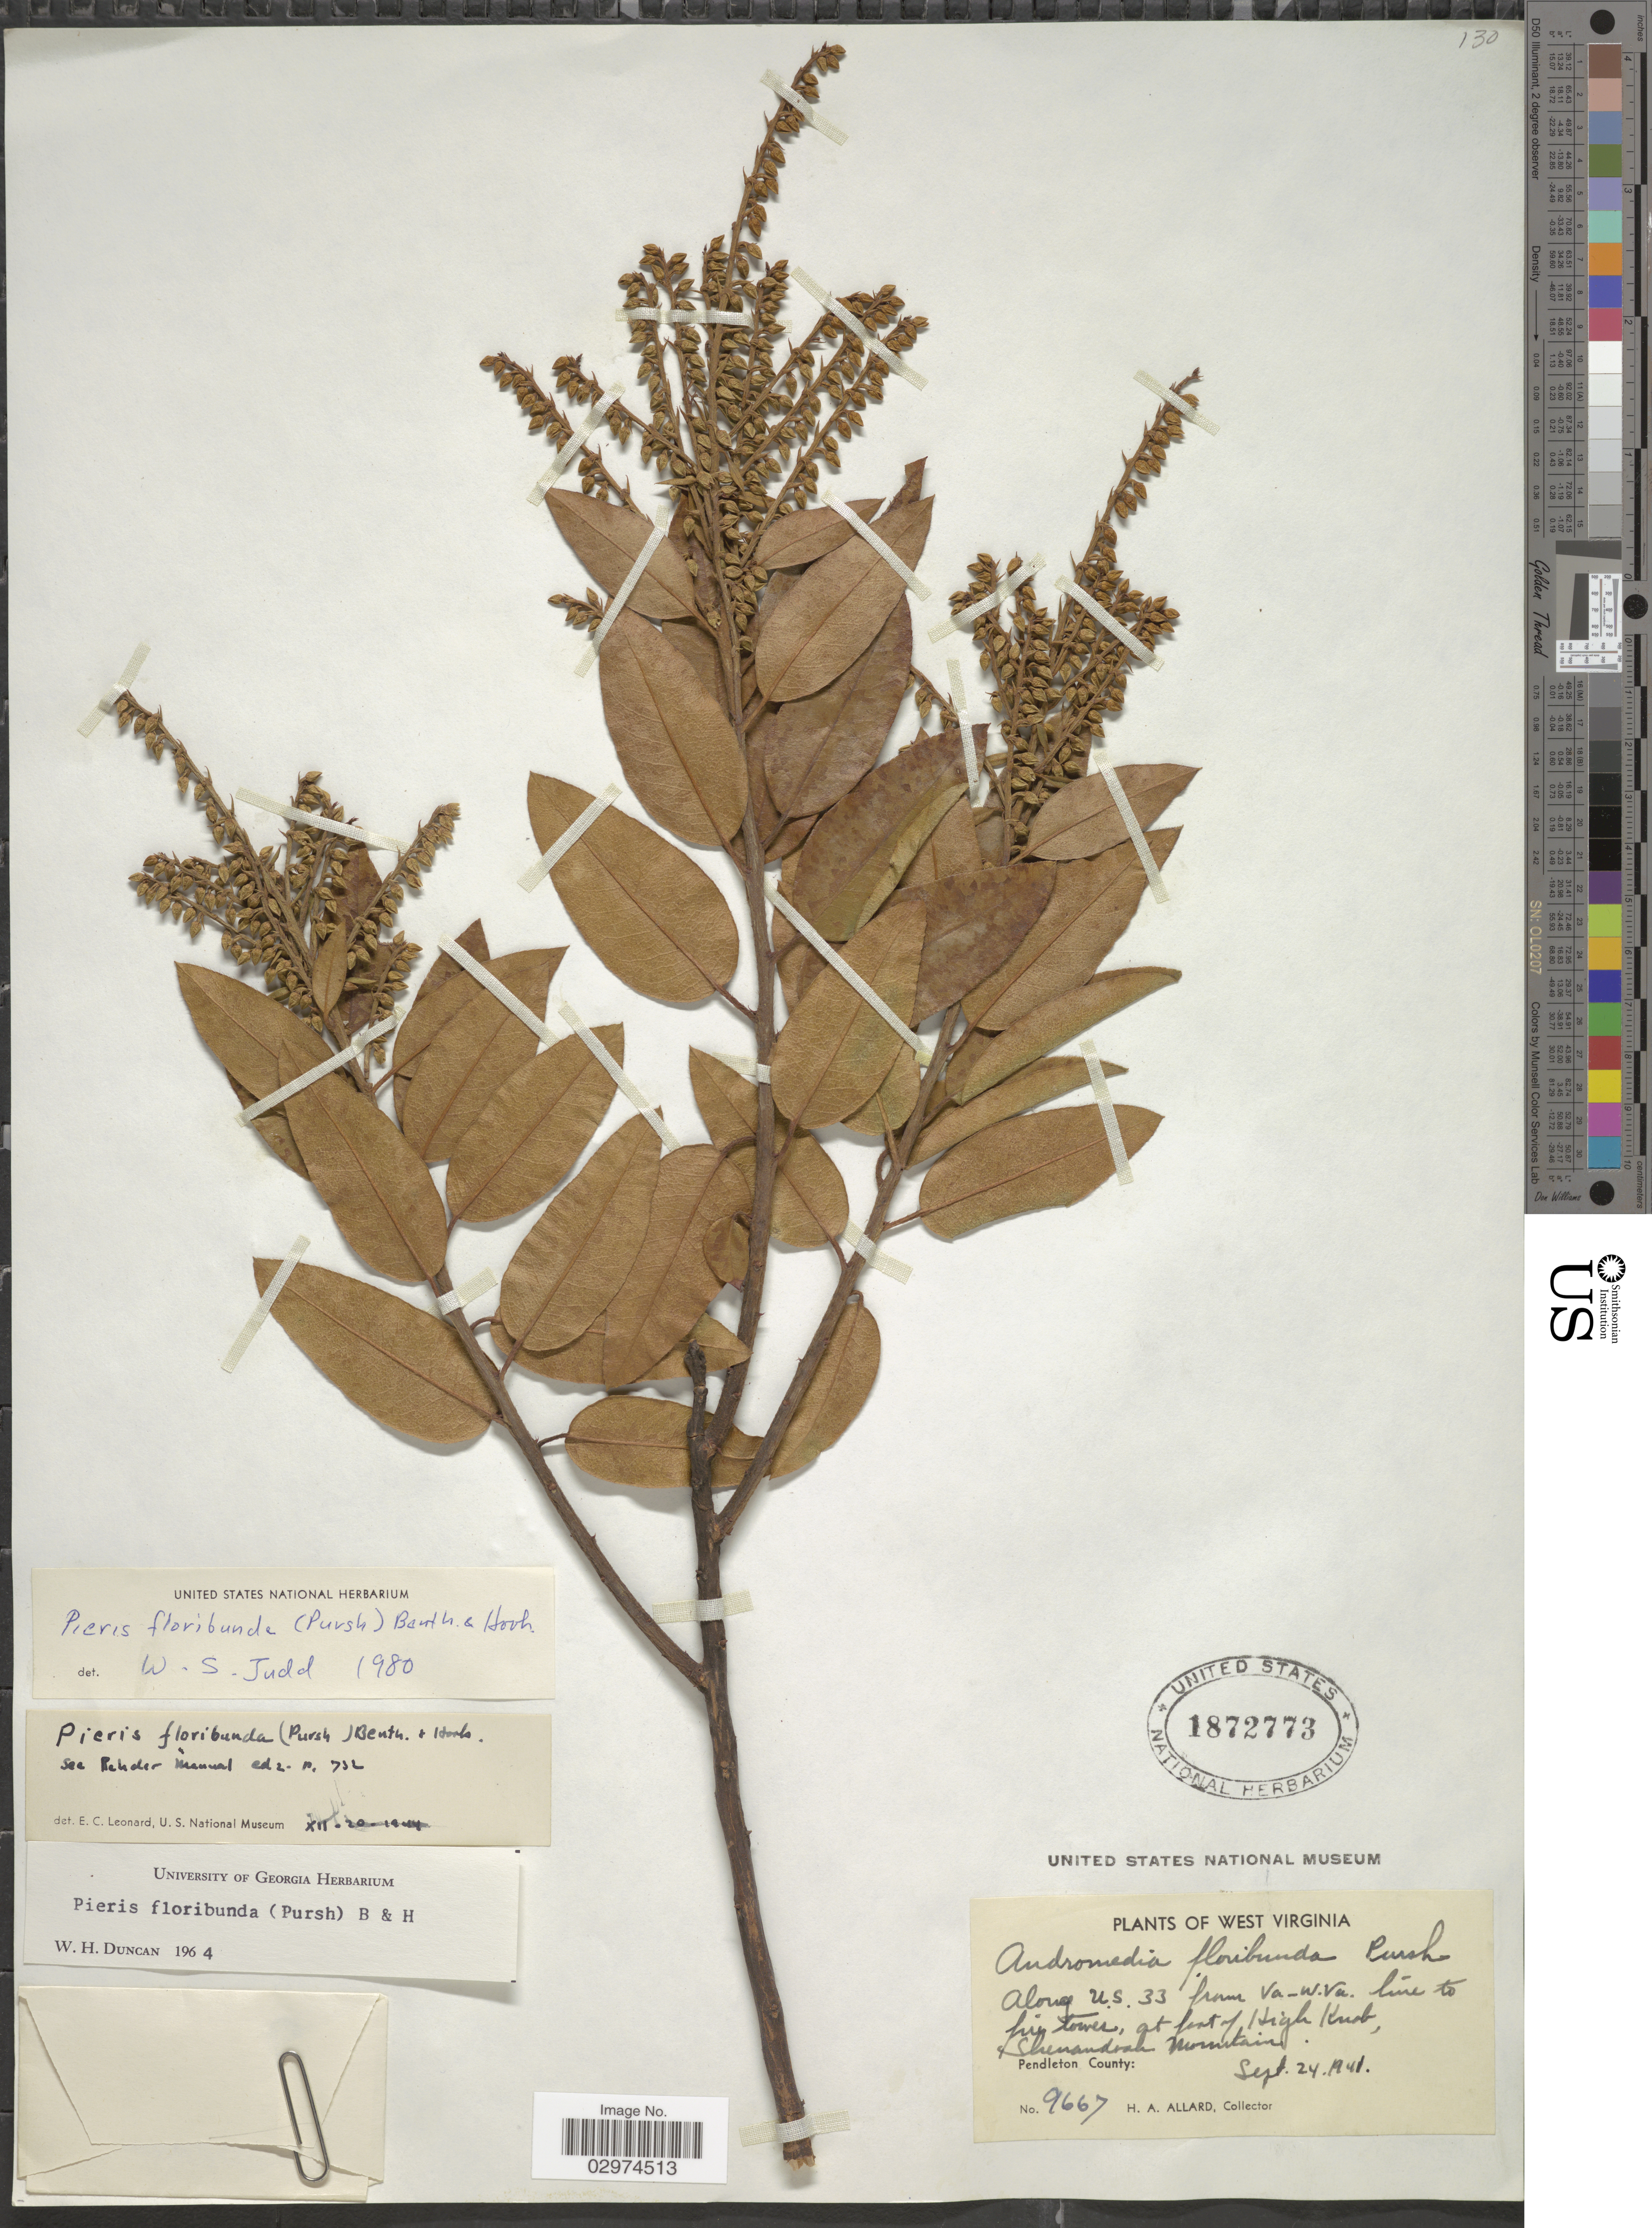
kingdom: Plantae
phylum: Tracheophyta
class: Magnoliopsida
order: Ericales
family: Ericaceae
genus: Pieris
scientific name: Pieris floribunda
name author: (Pursh) Benth. & Hook. f.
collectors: H. A. Allard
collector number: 9667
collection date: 1941-09-24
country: United States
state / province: West Virginia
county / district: Pendleton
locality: Along U.S. 33 from Va-W.Va line to fire tower, at foot of High Knob. Shenandoah Mountain, Pendleton County.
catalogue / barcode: US 1872773